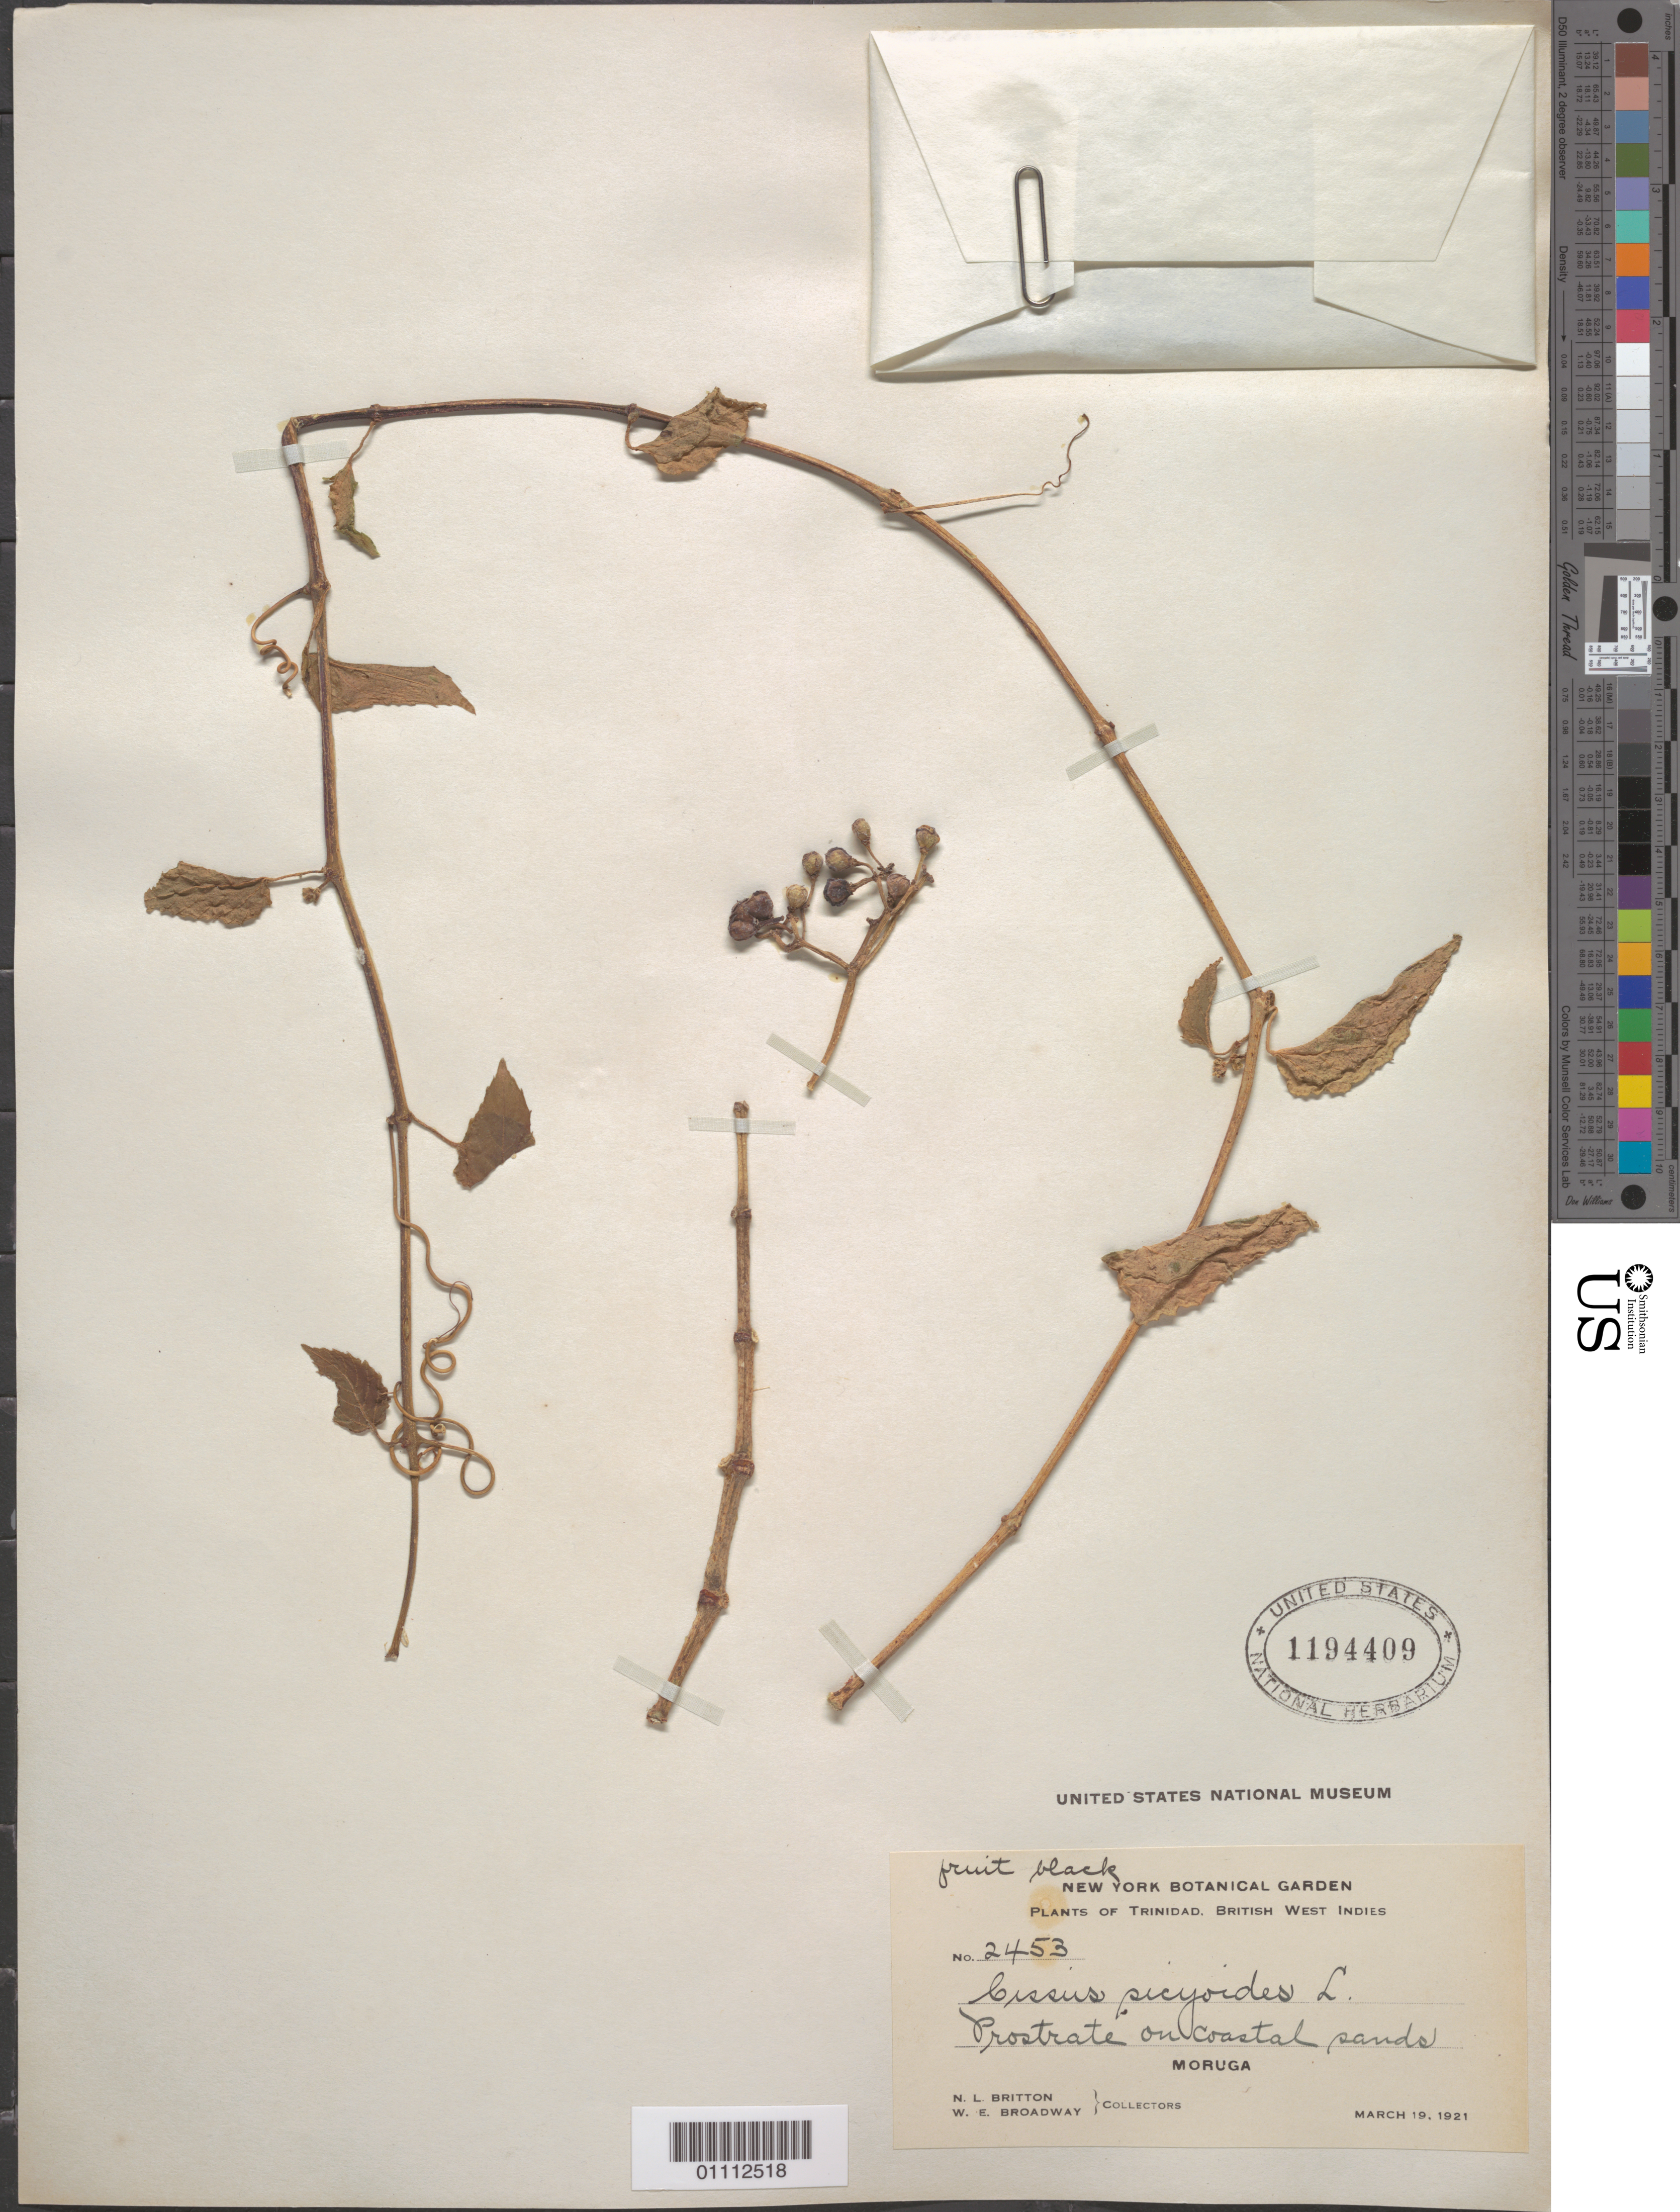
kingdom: Plantae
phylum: Tracheophyta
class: Magnoliopsida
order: Vitales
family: Vitaceae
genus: Cissus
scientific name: Cissus sicyoides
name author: L.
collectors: N. Britton & W. E. Broadway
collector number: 2453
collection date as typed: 21 Mar 1921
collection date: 1921-03-21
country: Trinidad and Tobago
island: Trinidad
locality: Prostrate on coastal sands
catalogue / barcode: US 1194409